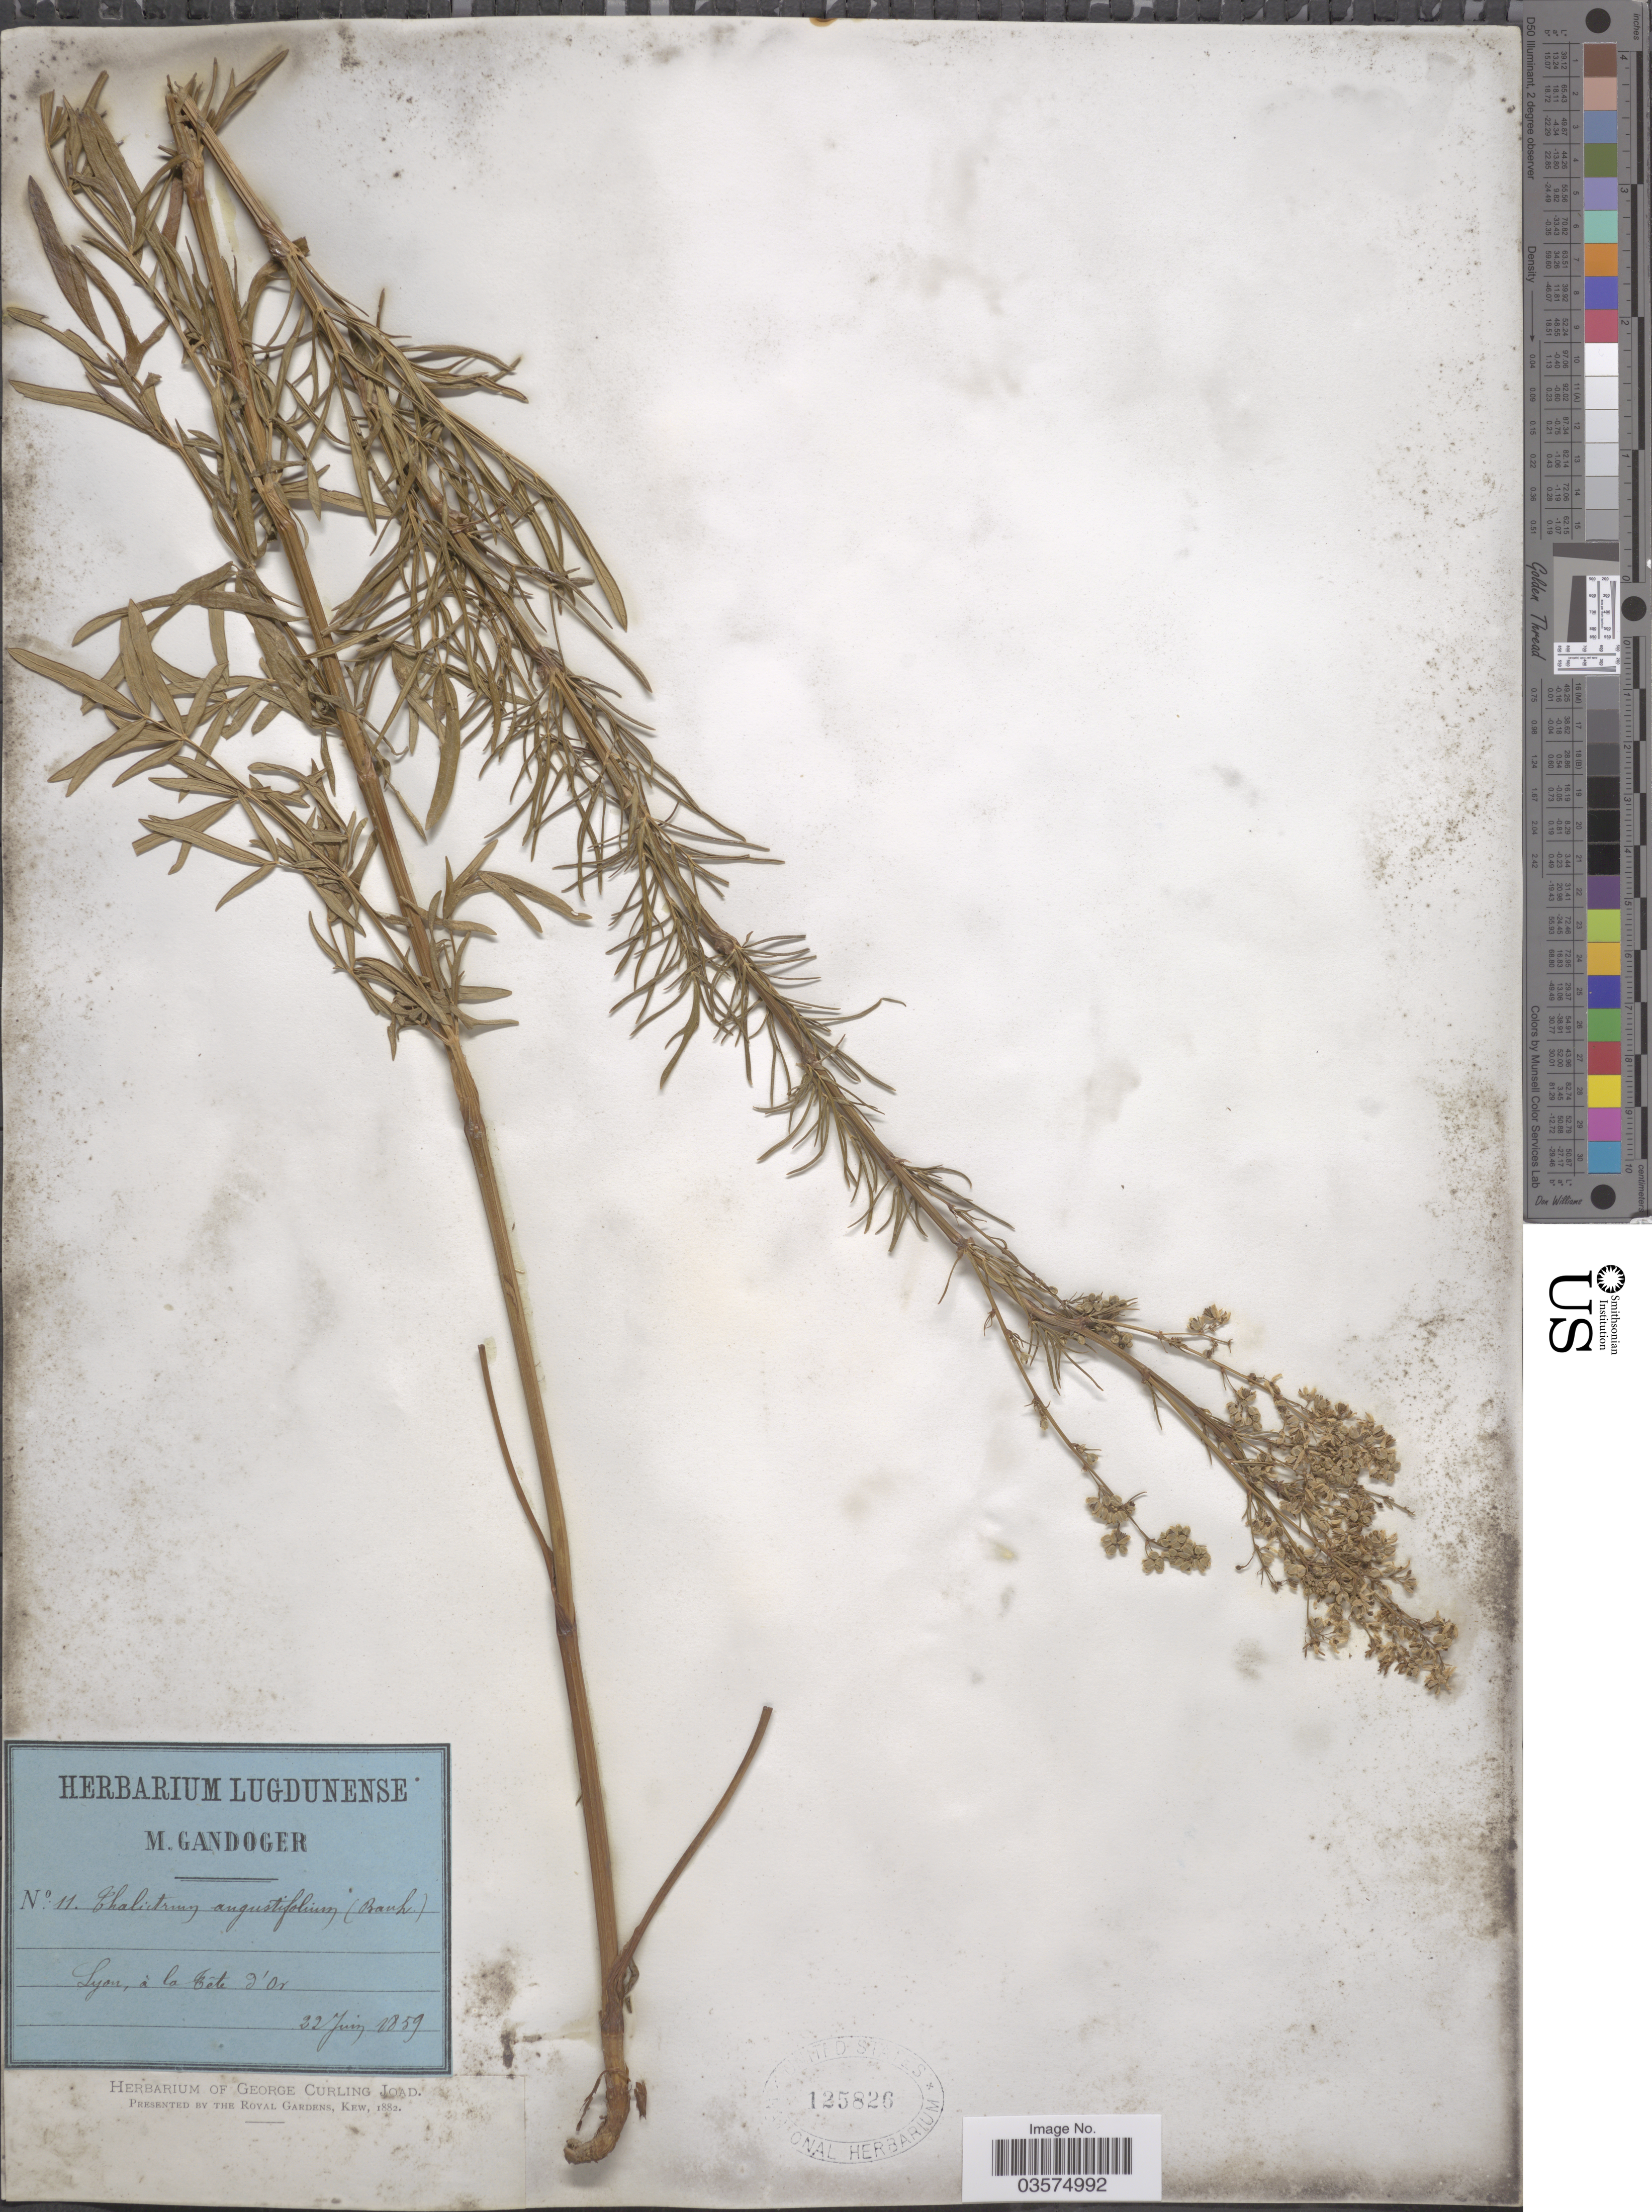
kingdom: Plantae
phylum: Tracheophyta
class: Magnoliopsida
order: Ranunculales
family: Ranunculaceae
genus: Thalictrum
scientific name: Thalictrum angustifolium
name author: L.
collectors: M. Gandoger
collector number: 11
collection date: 1859-06-22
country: France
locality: Lyon , á la Téte d'Or.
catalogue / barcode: US 125826